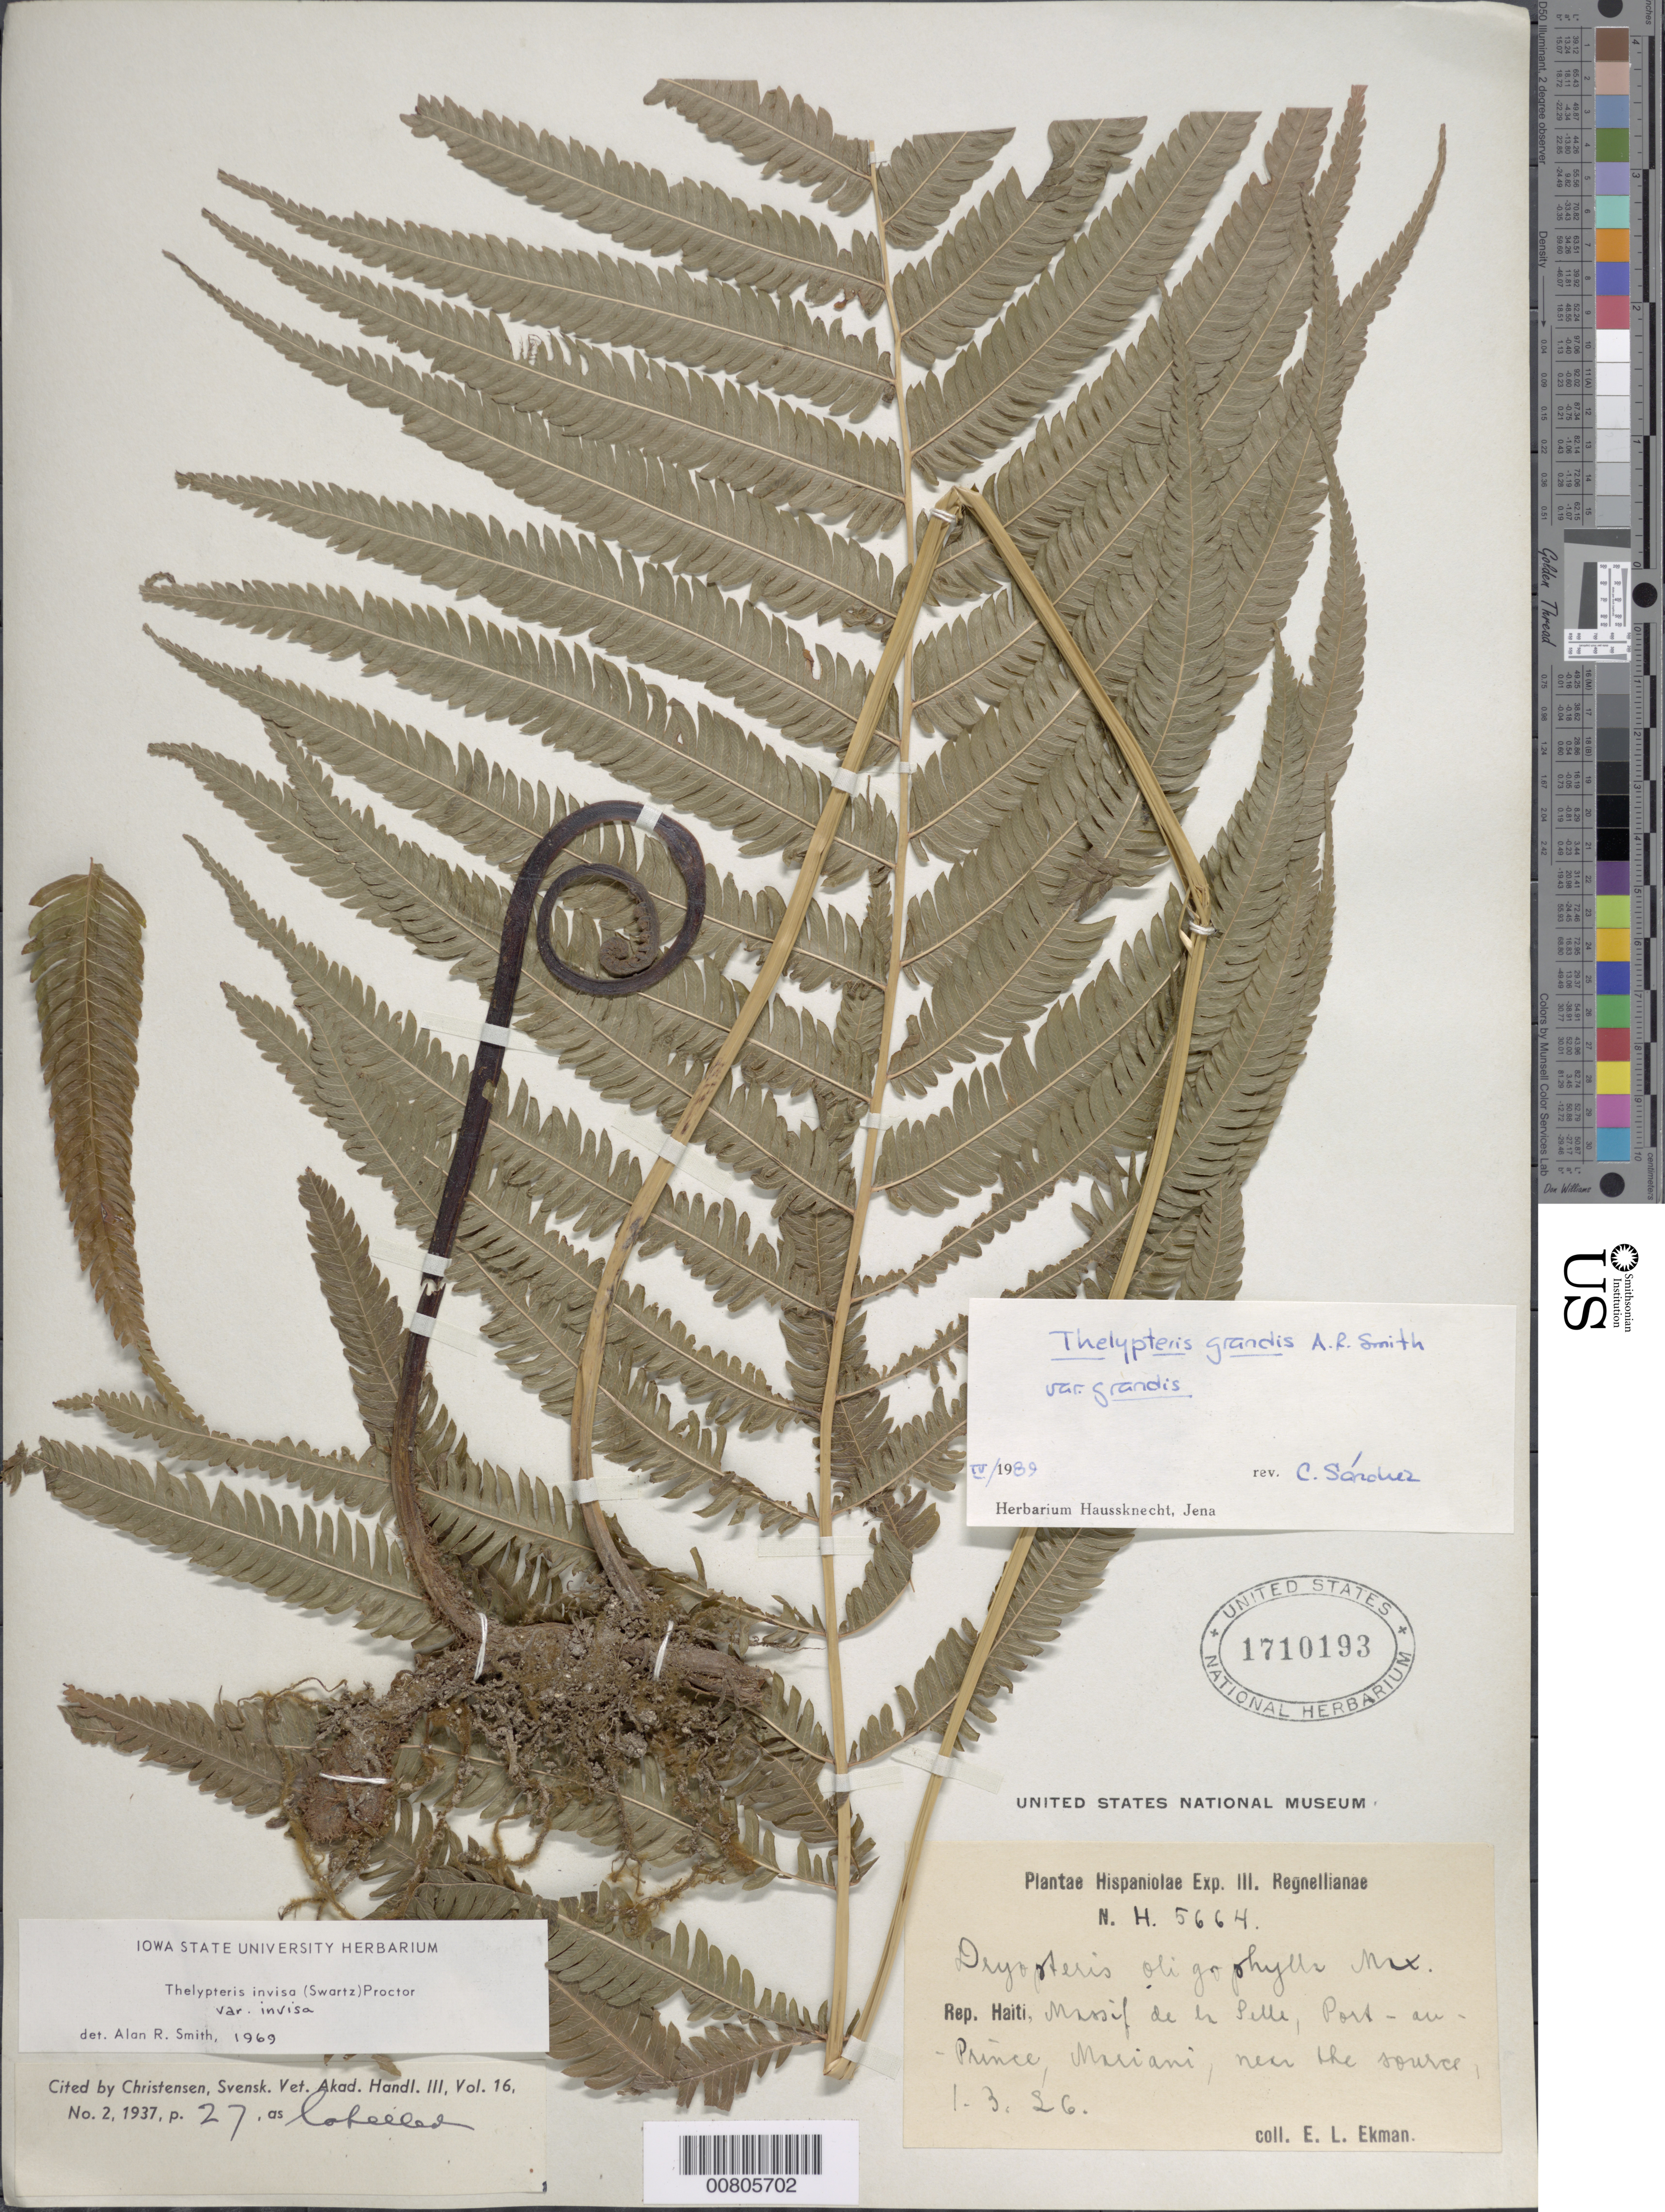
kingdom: Plantae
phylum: Tracheophyta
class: Polypodiopsida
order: Polypodiales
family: Thelypteridaceae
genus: Cyclosorus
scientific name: Cyclosorus grandis (A.R. Sm.) comb. nov., ined 2015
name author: (A.R. Sm.)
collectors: E. L. Ekman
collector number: H 5664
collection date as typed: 01 Mar 1926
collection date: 1926-03-01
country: Haiti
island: Hispaniola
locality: Massif de la Selle, Port au Prince, Mariani, near the source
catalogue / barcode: US 1710193